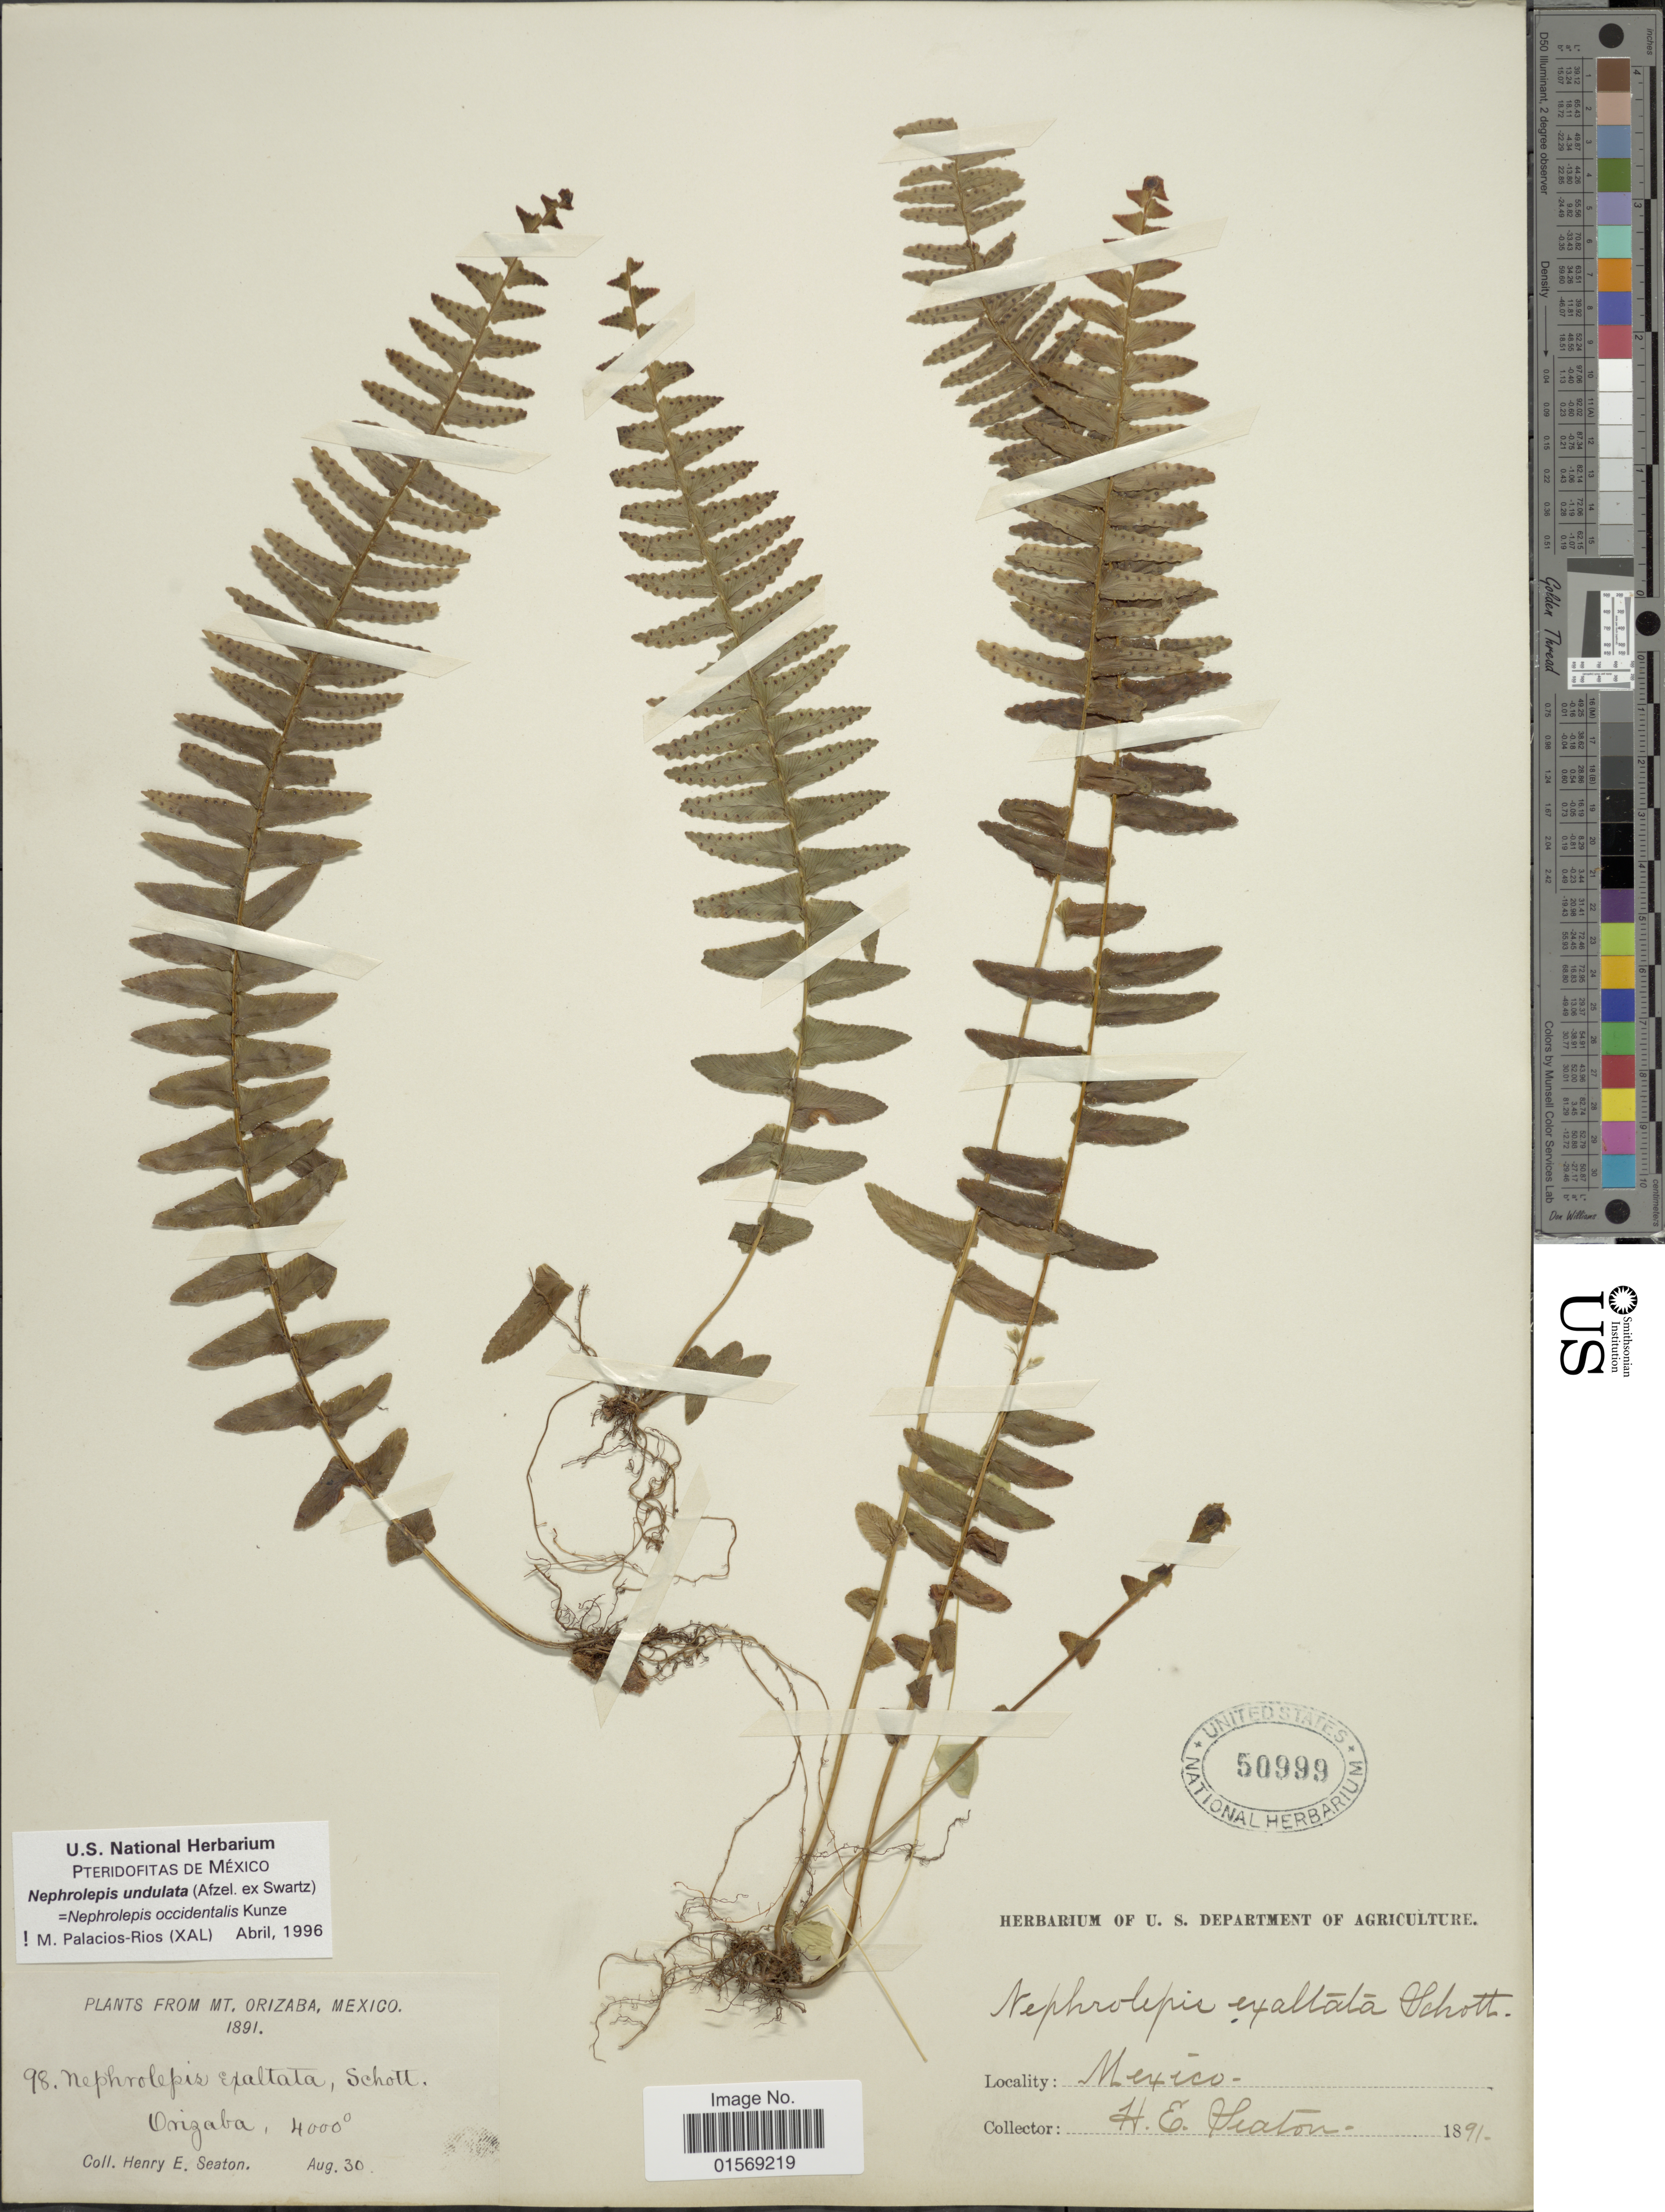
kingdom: Plantae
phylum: Tracheophyta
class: Polypodiopsida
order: Polypodiales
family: Nephrolepidaceae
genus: Nephrolepis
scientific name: Nephrolepis undulata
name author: J. Sm.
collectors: H. E. Seaton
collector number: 98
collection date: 1891-08-30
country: Mexico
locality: Orizaba, Mexico.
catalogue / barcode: US 50999